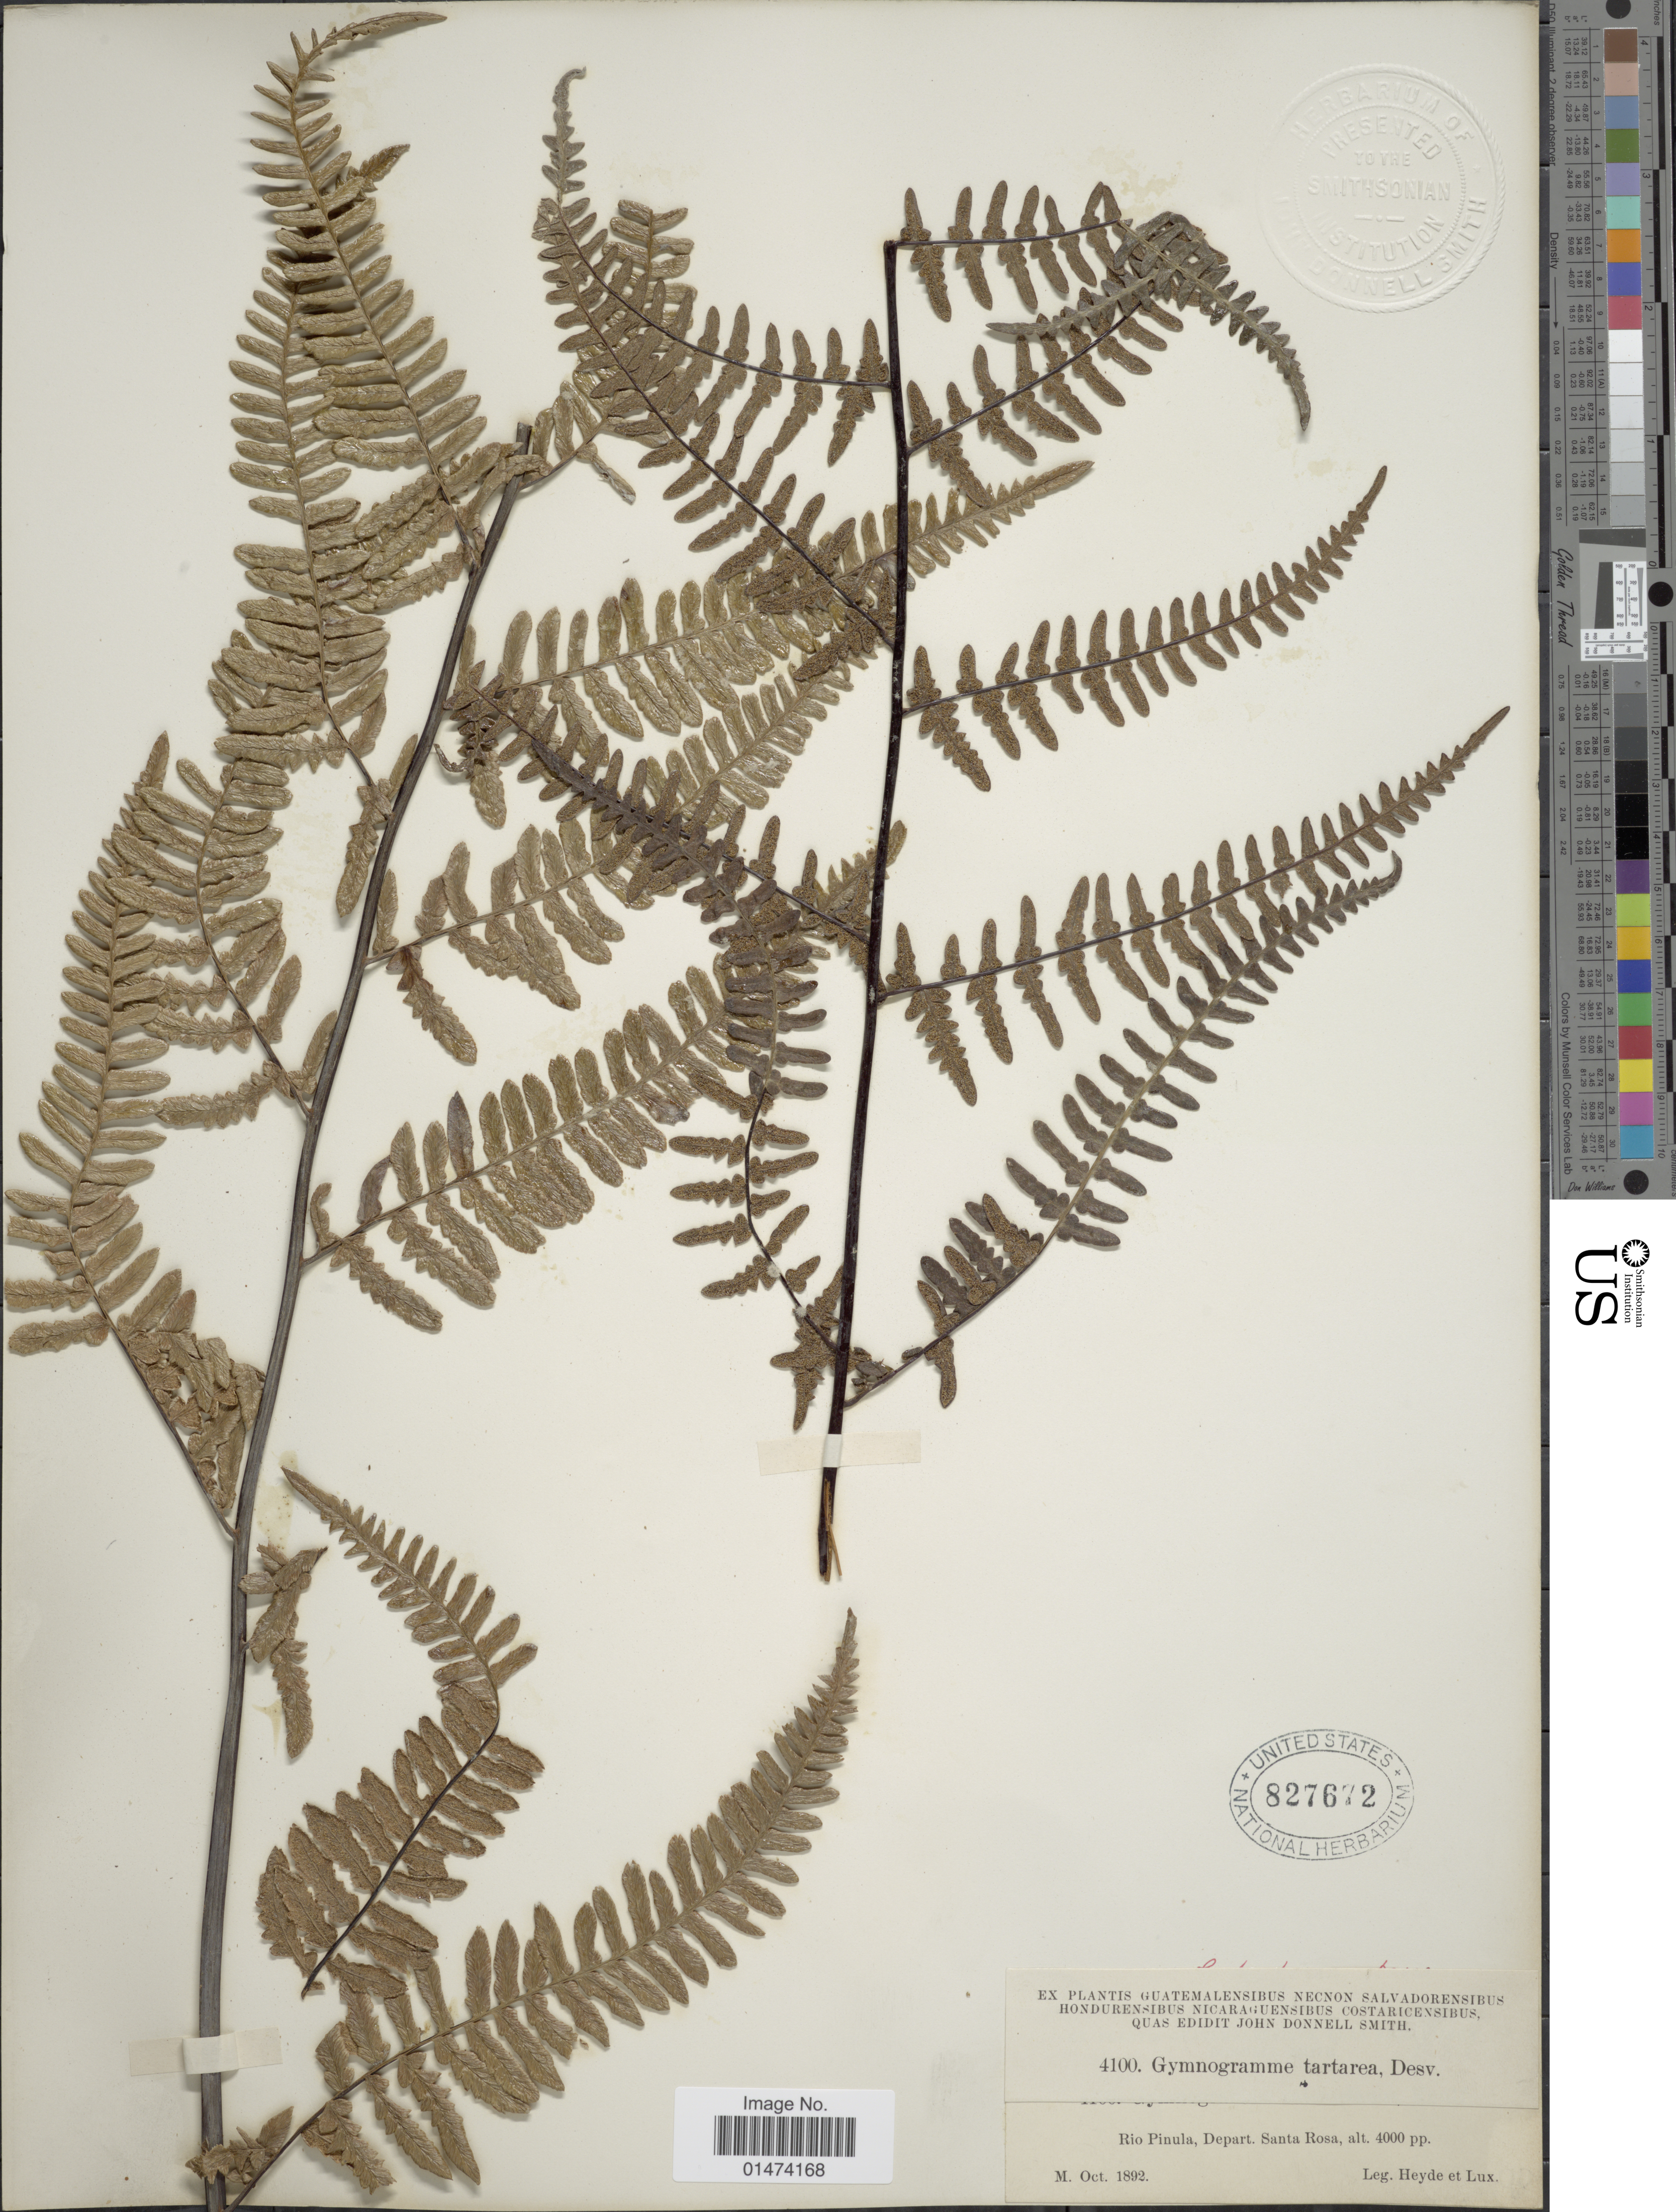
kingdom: Plantae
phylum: Tracheophyta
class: Polypodiopsida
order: Polypodiales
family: Pteridaceae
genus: Pityrogramma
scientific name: Pityrogramma tartarea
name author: (Cav.) Maxon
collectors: Heyde & Lux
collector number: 4100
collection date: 1892-10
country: Guatemala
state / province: Santa Rosa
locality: Rio Pinula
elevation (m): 1219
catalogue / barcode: US 827672